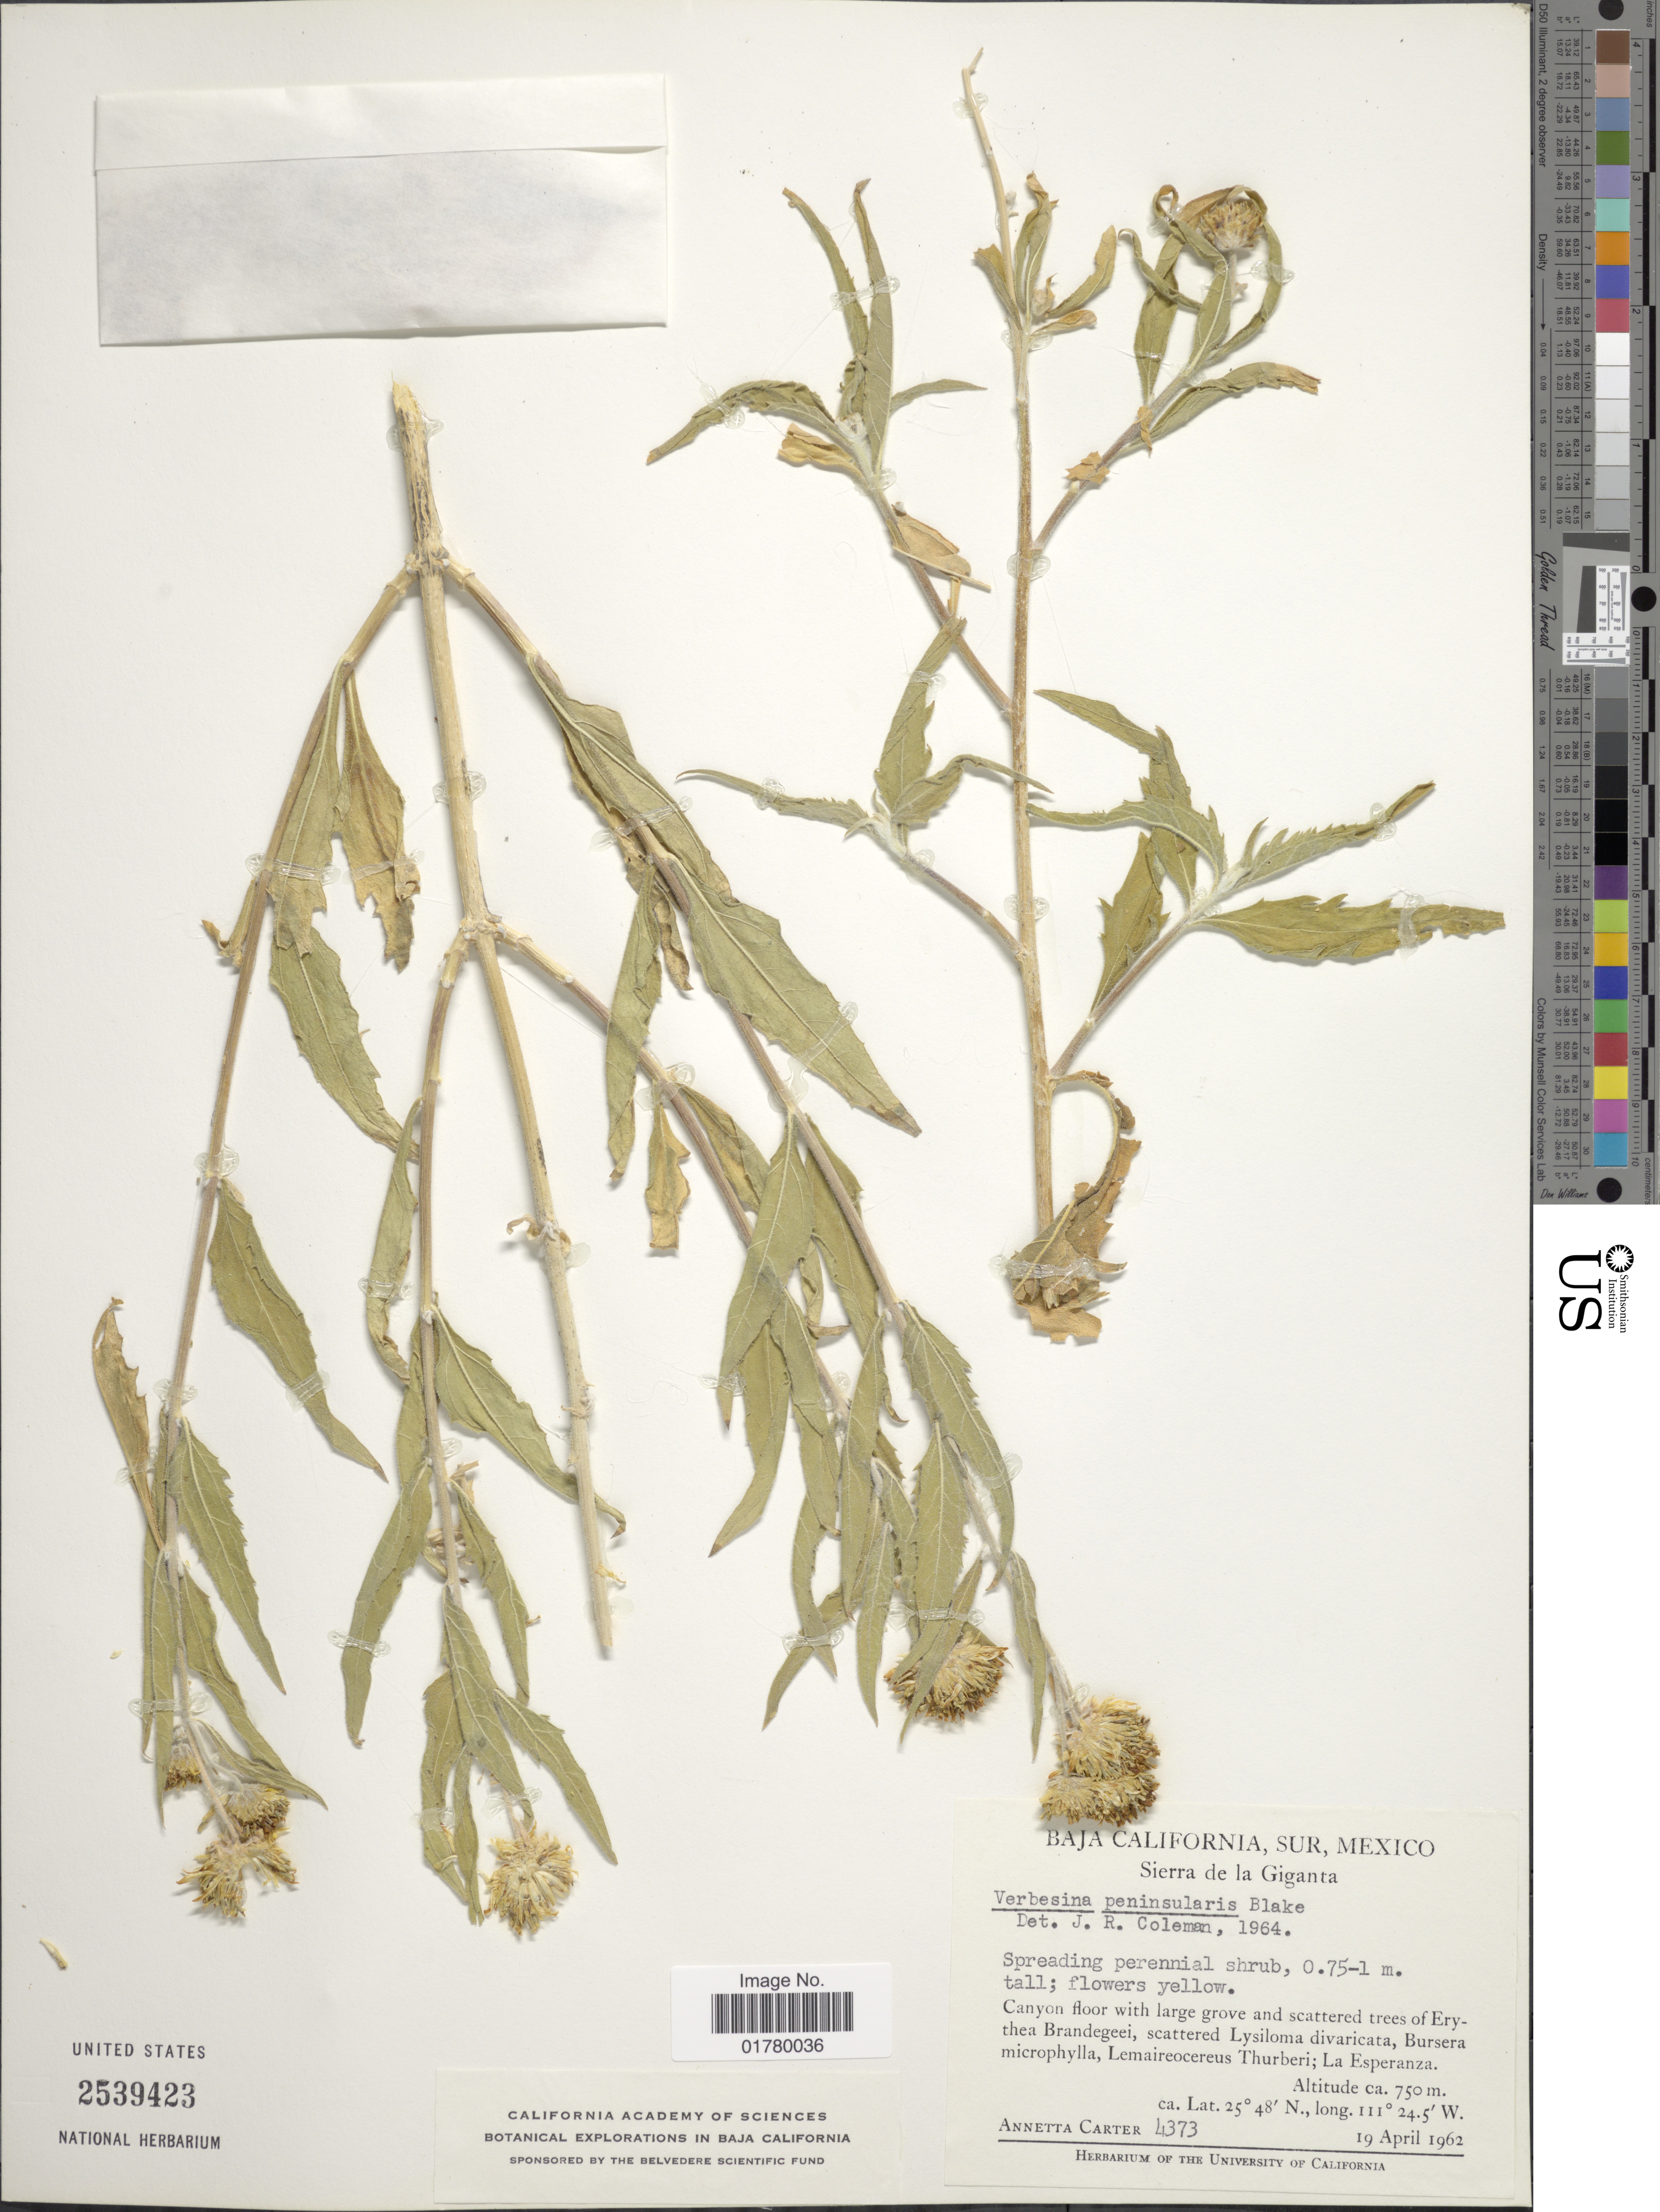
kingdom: Plantae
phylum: Tracheophyta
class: Magnoliopsida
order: Asterales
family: Asteraceae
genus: Verbesina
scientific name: Verbesina peninsularis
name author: S.F. Blake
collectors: A. Carter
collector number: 4373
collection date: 1962-04-19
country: Mexico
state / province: Baja California Sur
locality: Sierra de la Giganta, La Esperanza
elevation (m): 750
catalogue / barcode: US 2539423